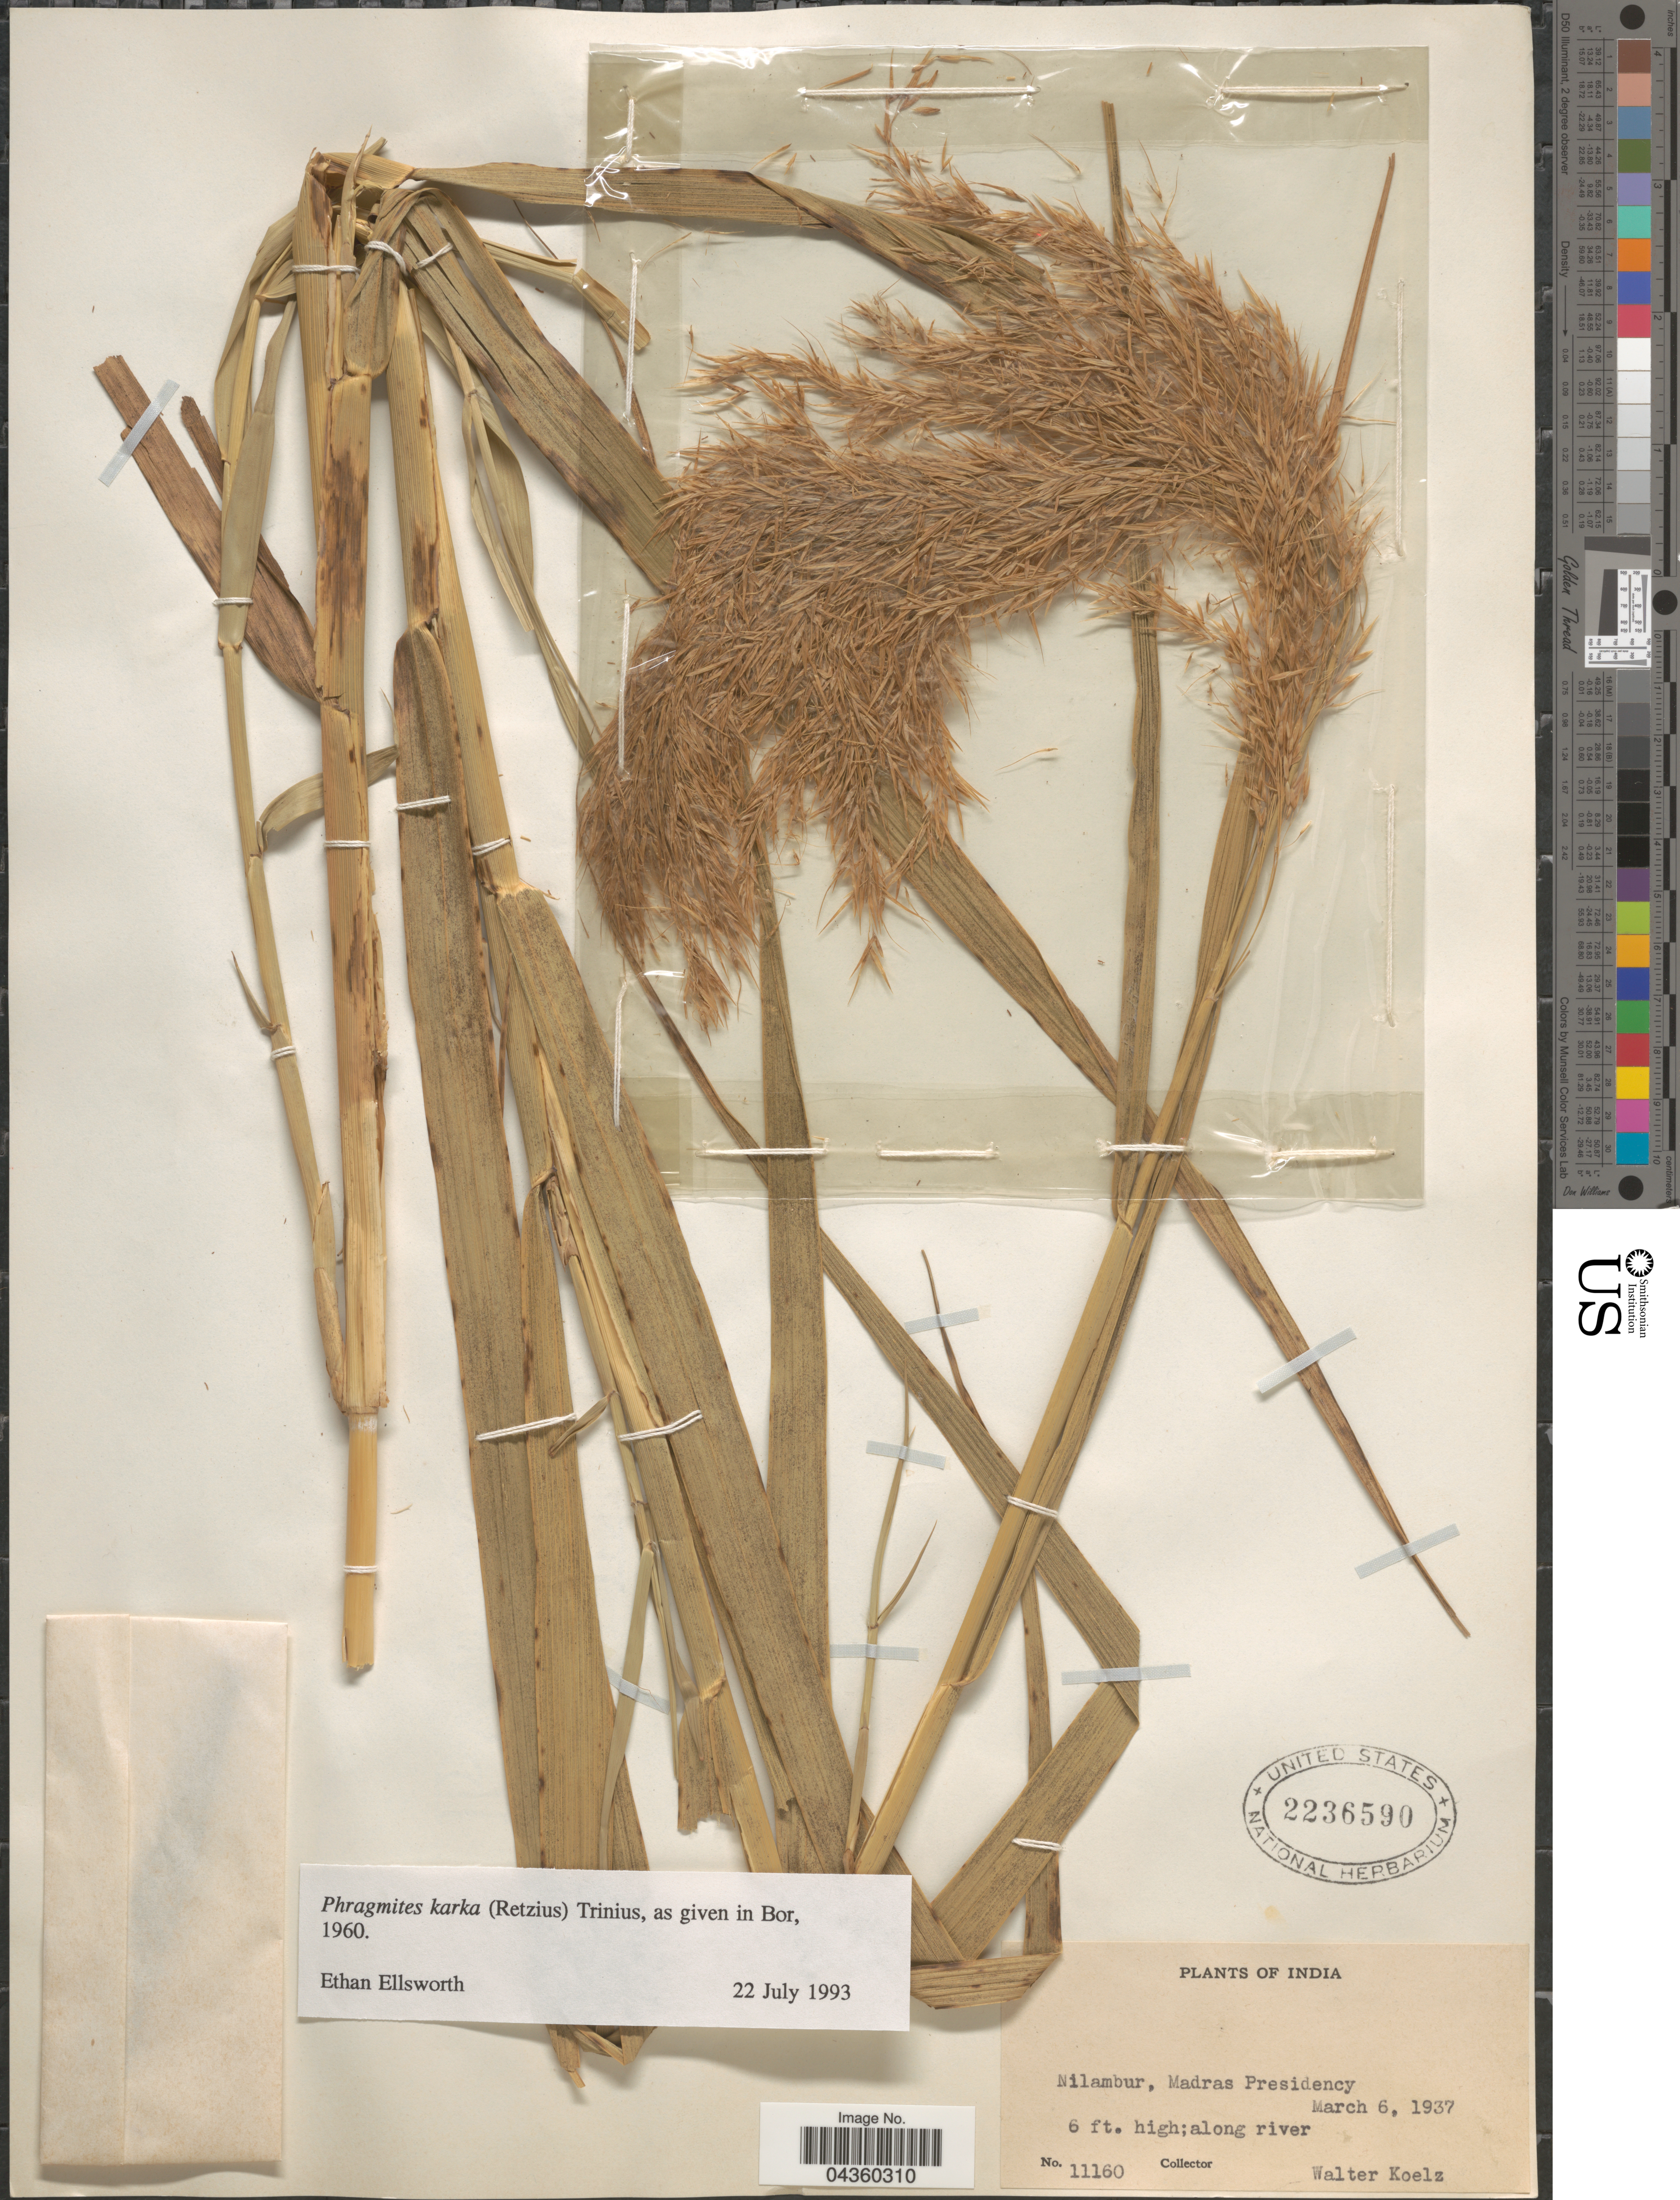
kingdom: Plantae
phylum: Tracheophyta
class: Liliopsida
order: Poales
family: Poaceae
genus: Phragmites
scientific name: Phragmites karka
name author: (Retz.) Trin. ex Steud.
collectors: W. N. Koelz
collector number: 11160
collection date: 1937-03-06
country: India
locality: Nilambur, Madras Presidency.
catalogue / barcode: US 2236590